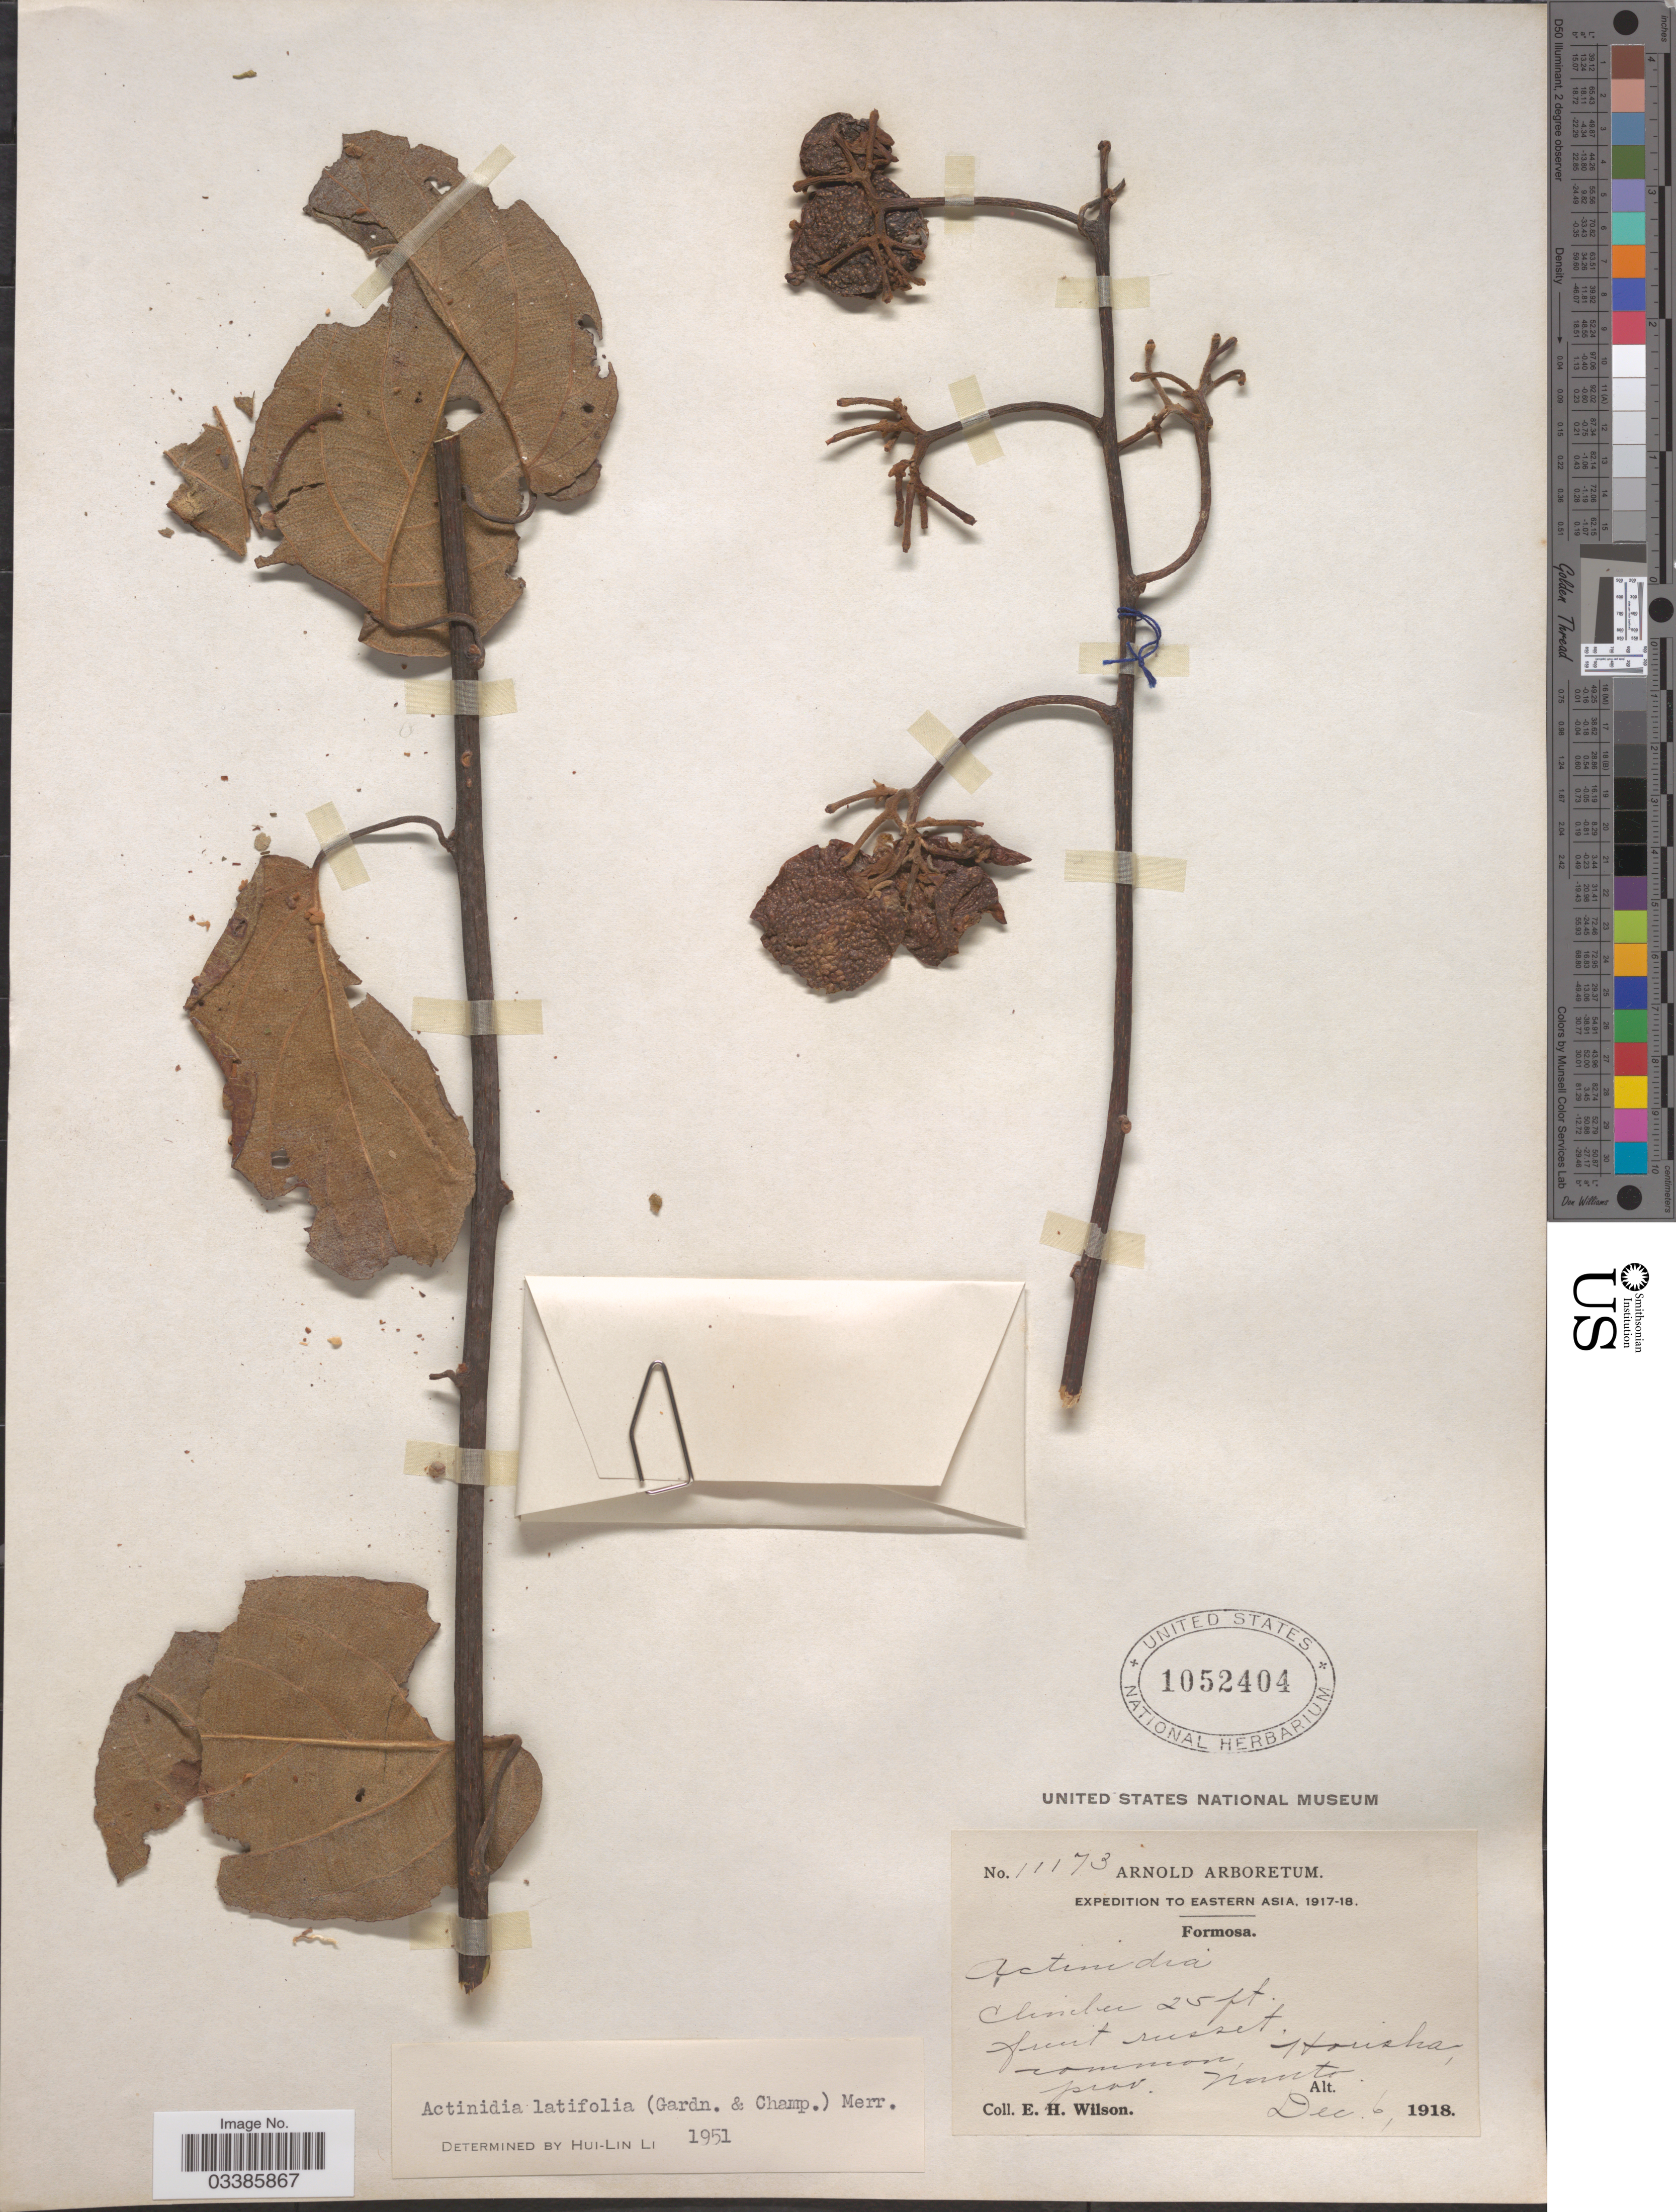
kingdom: Plantae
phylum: Tracheophyta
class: Magnoliopsida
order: Ericales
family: Actinidiaceae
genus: Actinidia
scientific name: Actinidia latifolia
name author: (Gardner & Champ.) Merr.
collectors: E. Wilson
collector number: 11173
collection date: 1918-12-06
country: Taiwan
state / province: Nantou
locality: Eastern Asia. Formosa. Prov. Nanto.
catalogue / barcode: US 1052404